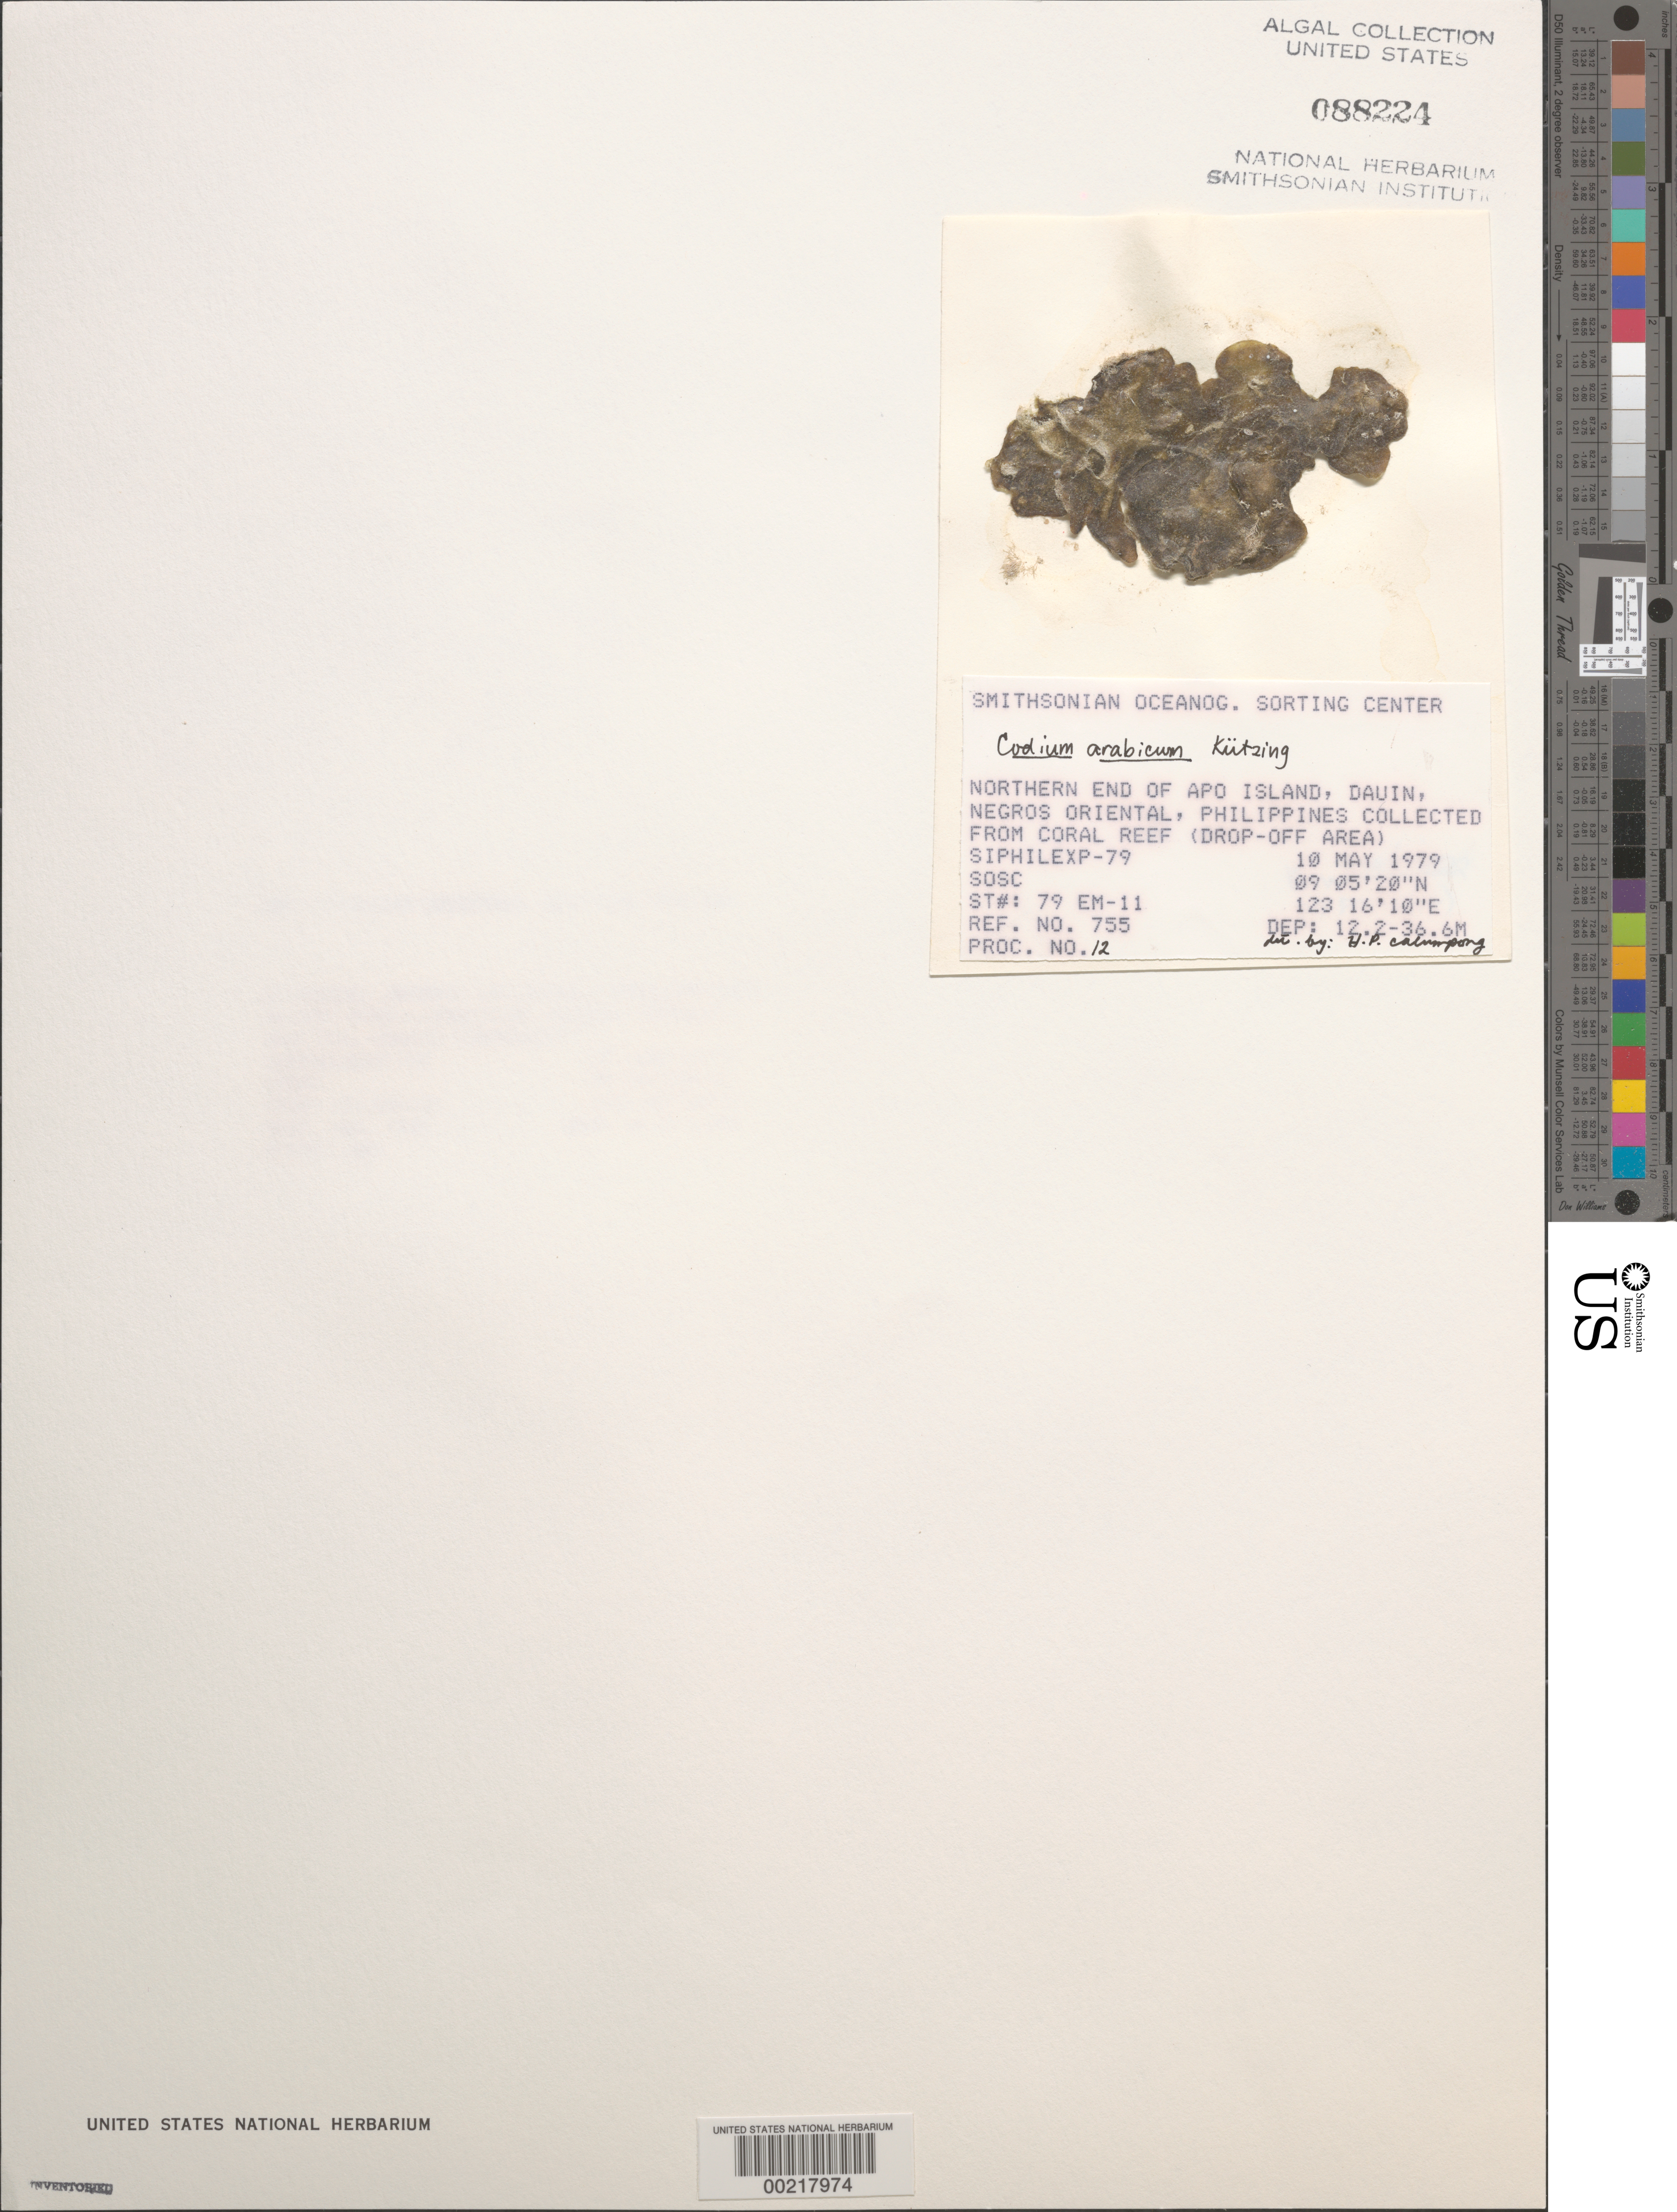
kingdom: Plantae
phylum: Chlorophyta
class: Ulvophyceae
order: Bryopsidales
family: Codiaceae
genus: Codium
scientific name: Codium arabicum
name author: Kütz.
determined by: Calumpong, H. P.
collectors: SOSC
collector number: Station 79 Em-11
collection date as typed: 10 May 1979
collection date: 1979-05-10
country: Philippines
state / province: Central Visayas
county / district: Negros Oriental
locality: Apo island, dauin, negros oriental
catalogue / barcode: US 88224